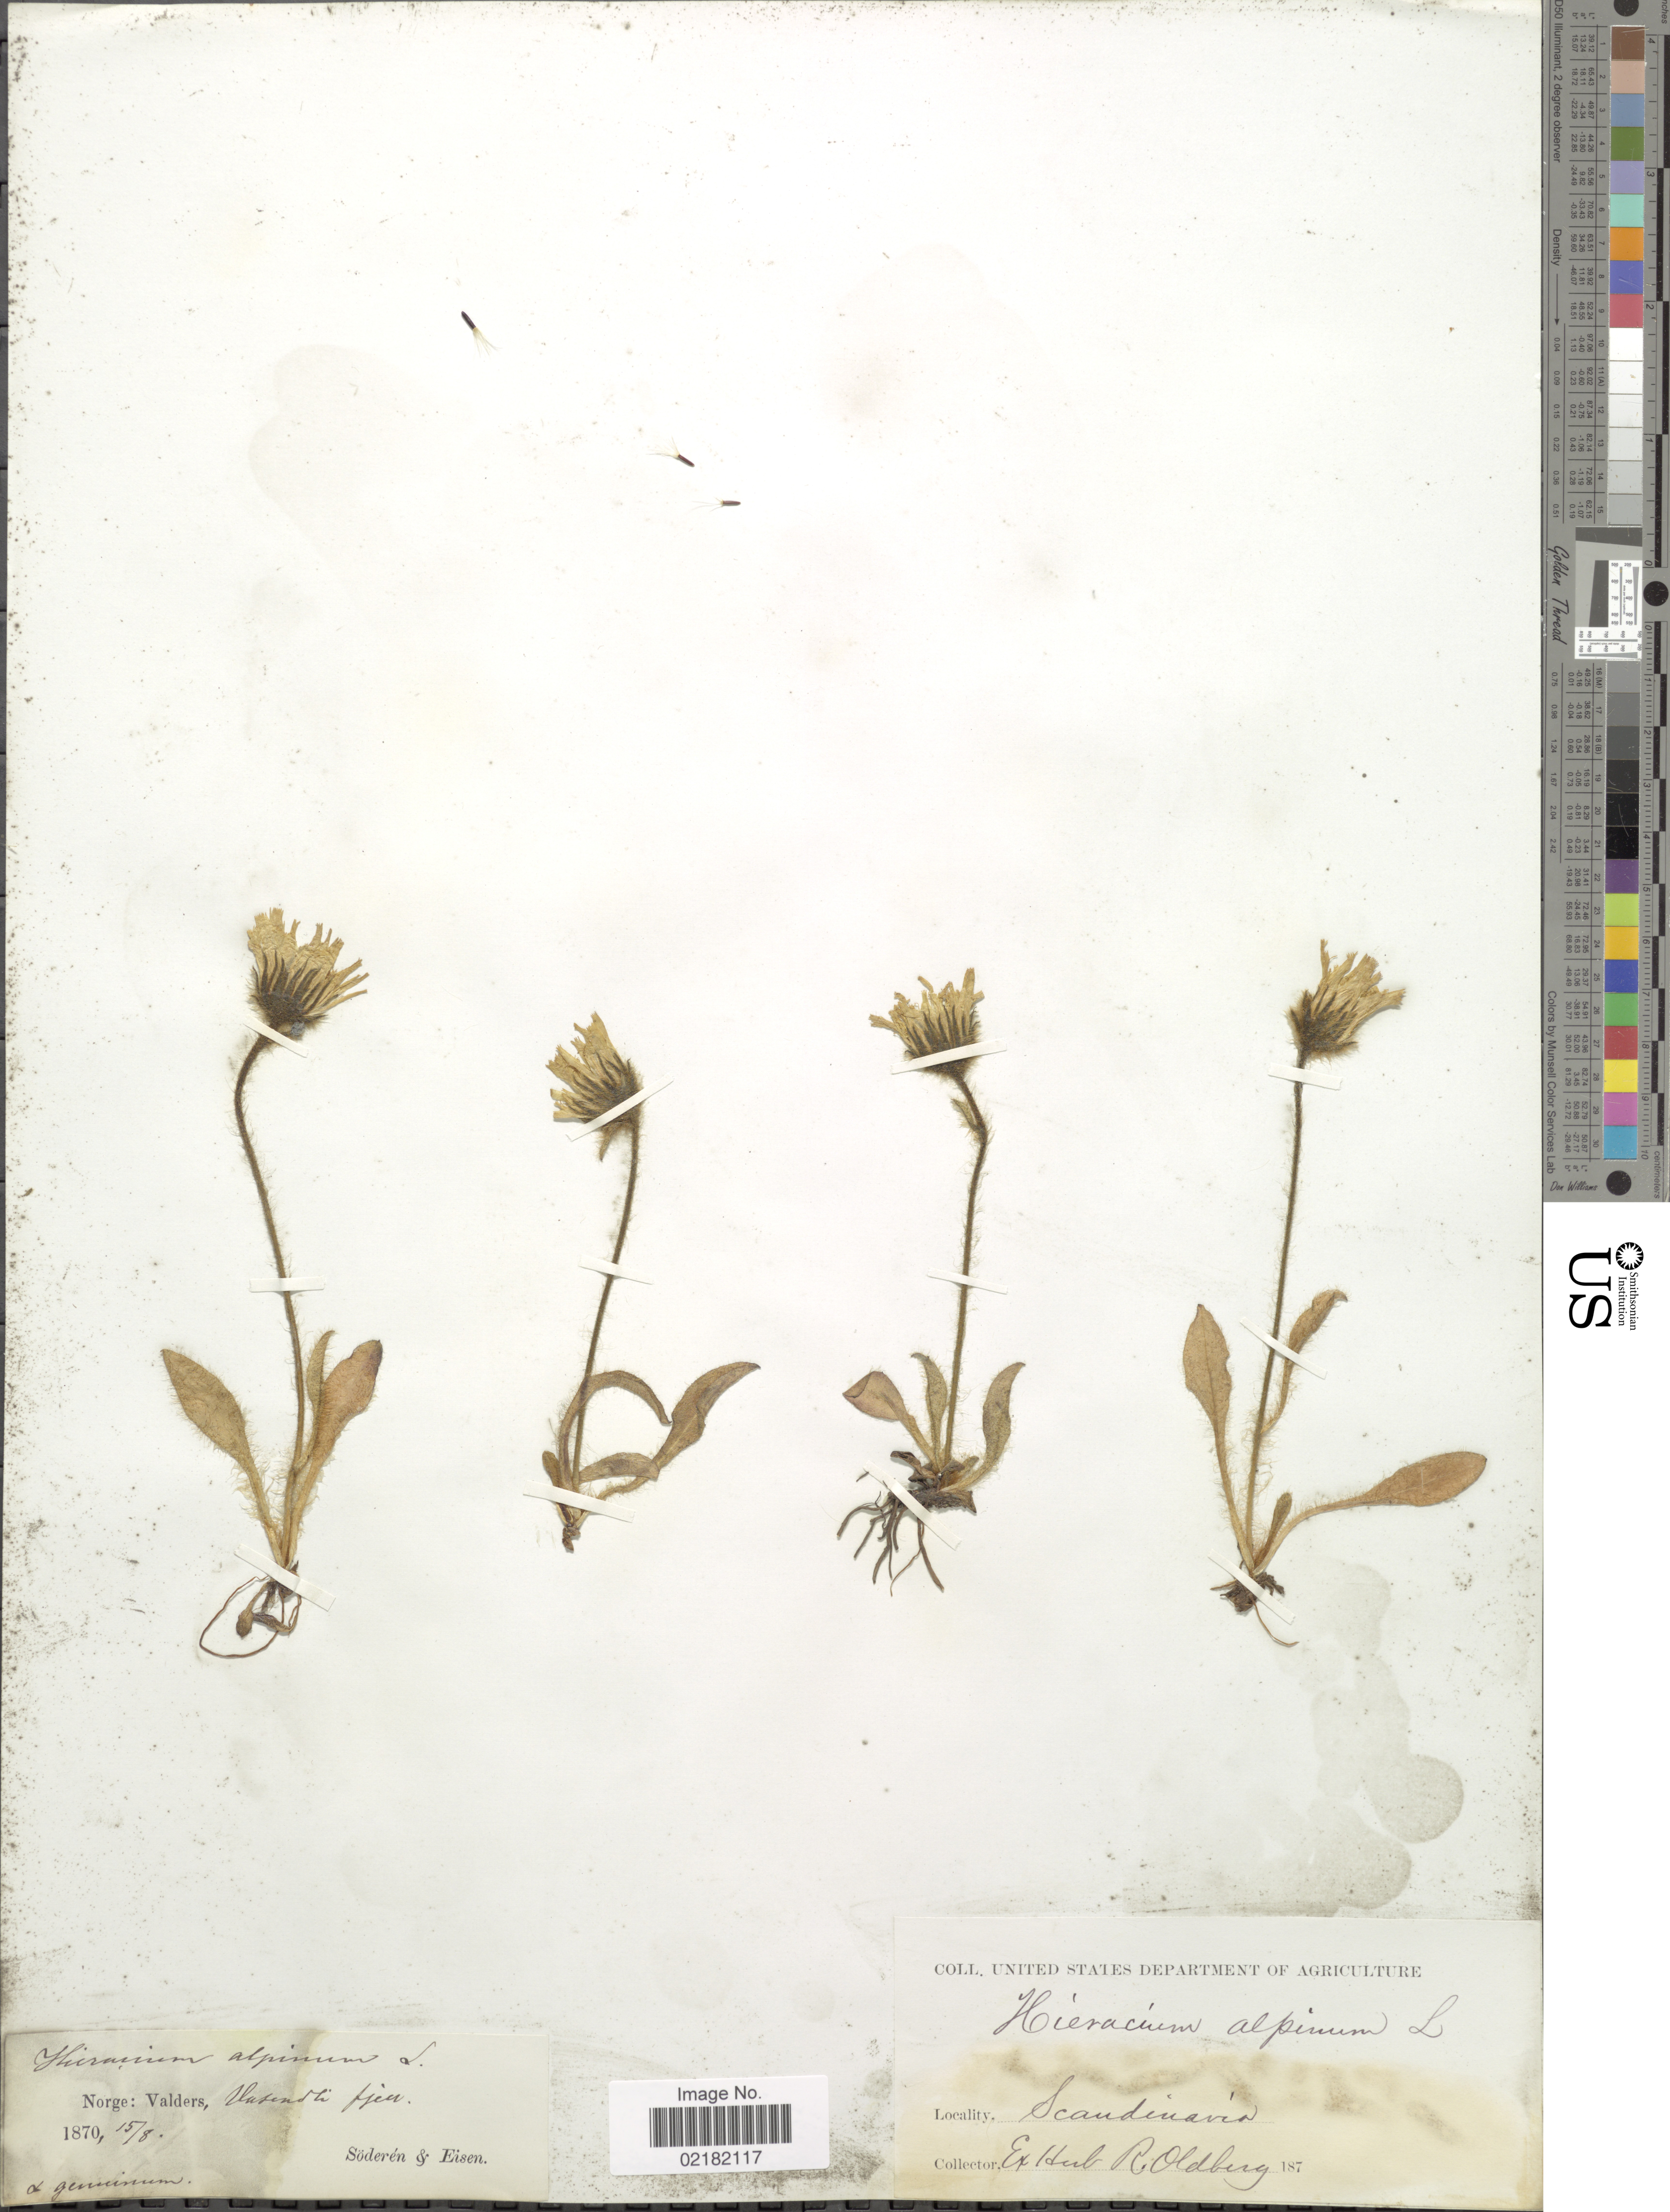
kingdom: Plantae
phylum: Tracheophyta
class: Magnoliopsida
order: Asterales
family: Asteraceae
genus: Hieracium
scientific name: Hieracium alpinum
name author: L.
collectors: Söderén & Eisen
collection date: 1870-08-15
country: Norway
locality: Scandinavia, Norge: Valders, Vasendk fjen